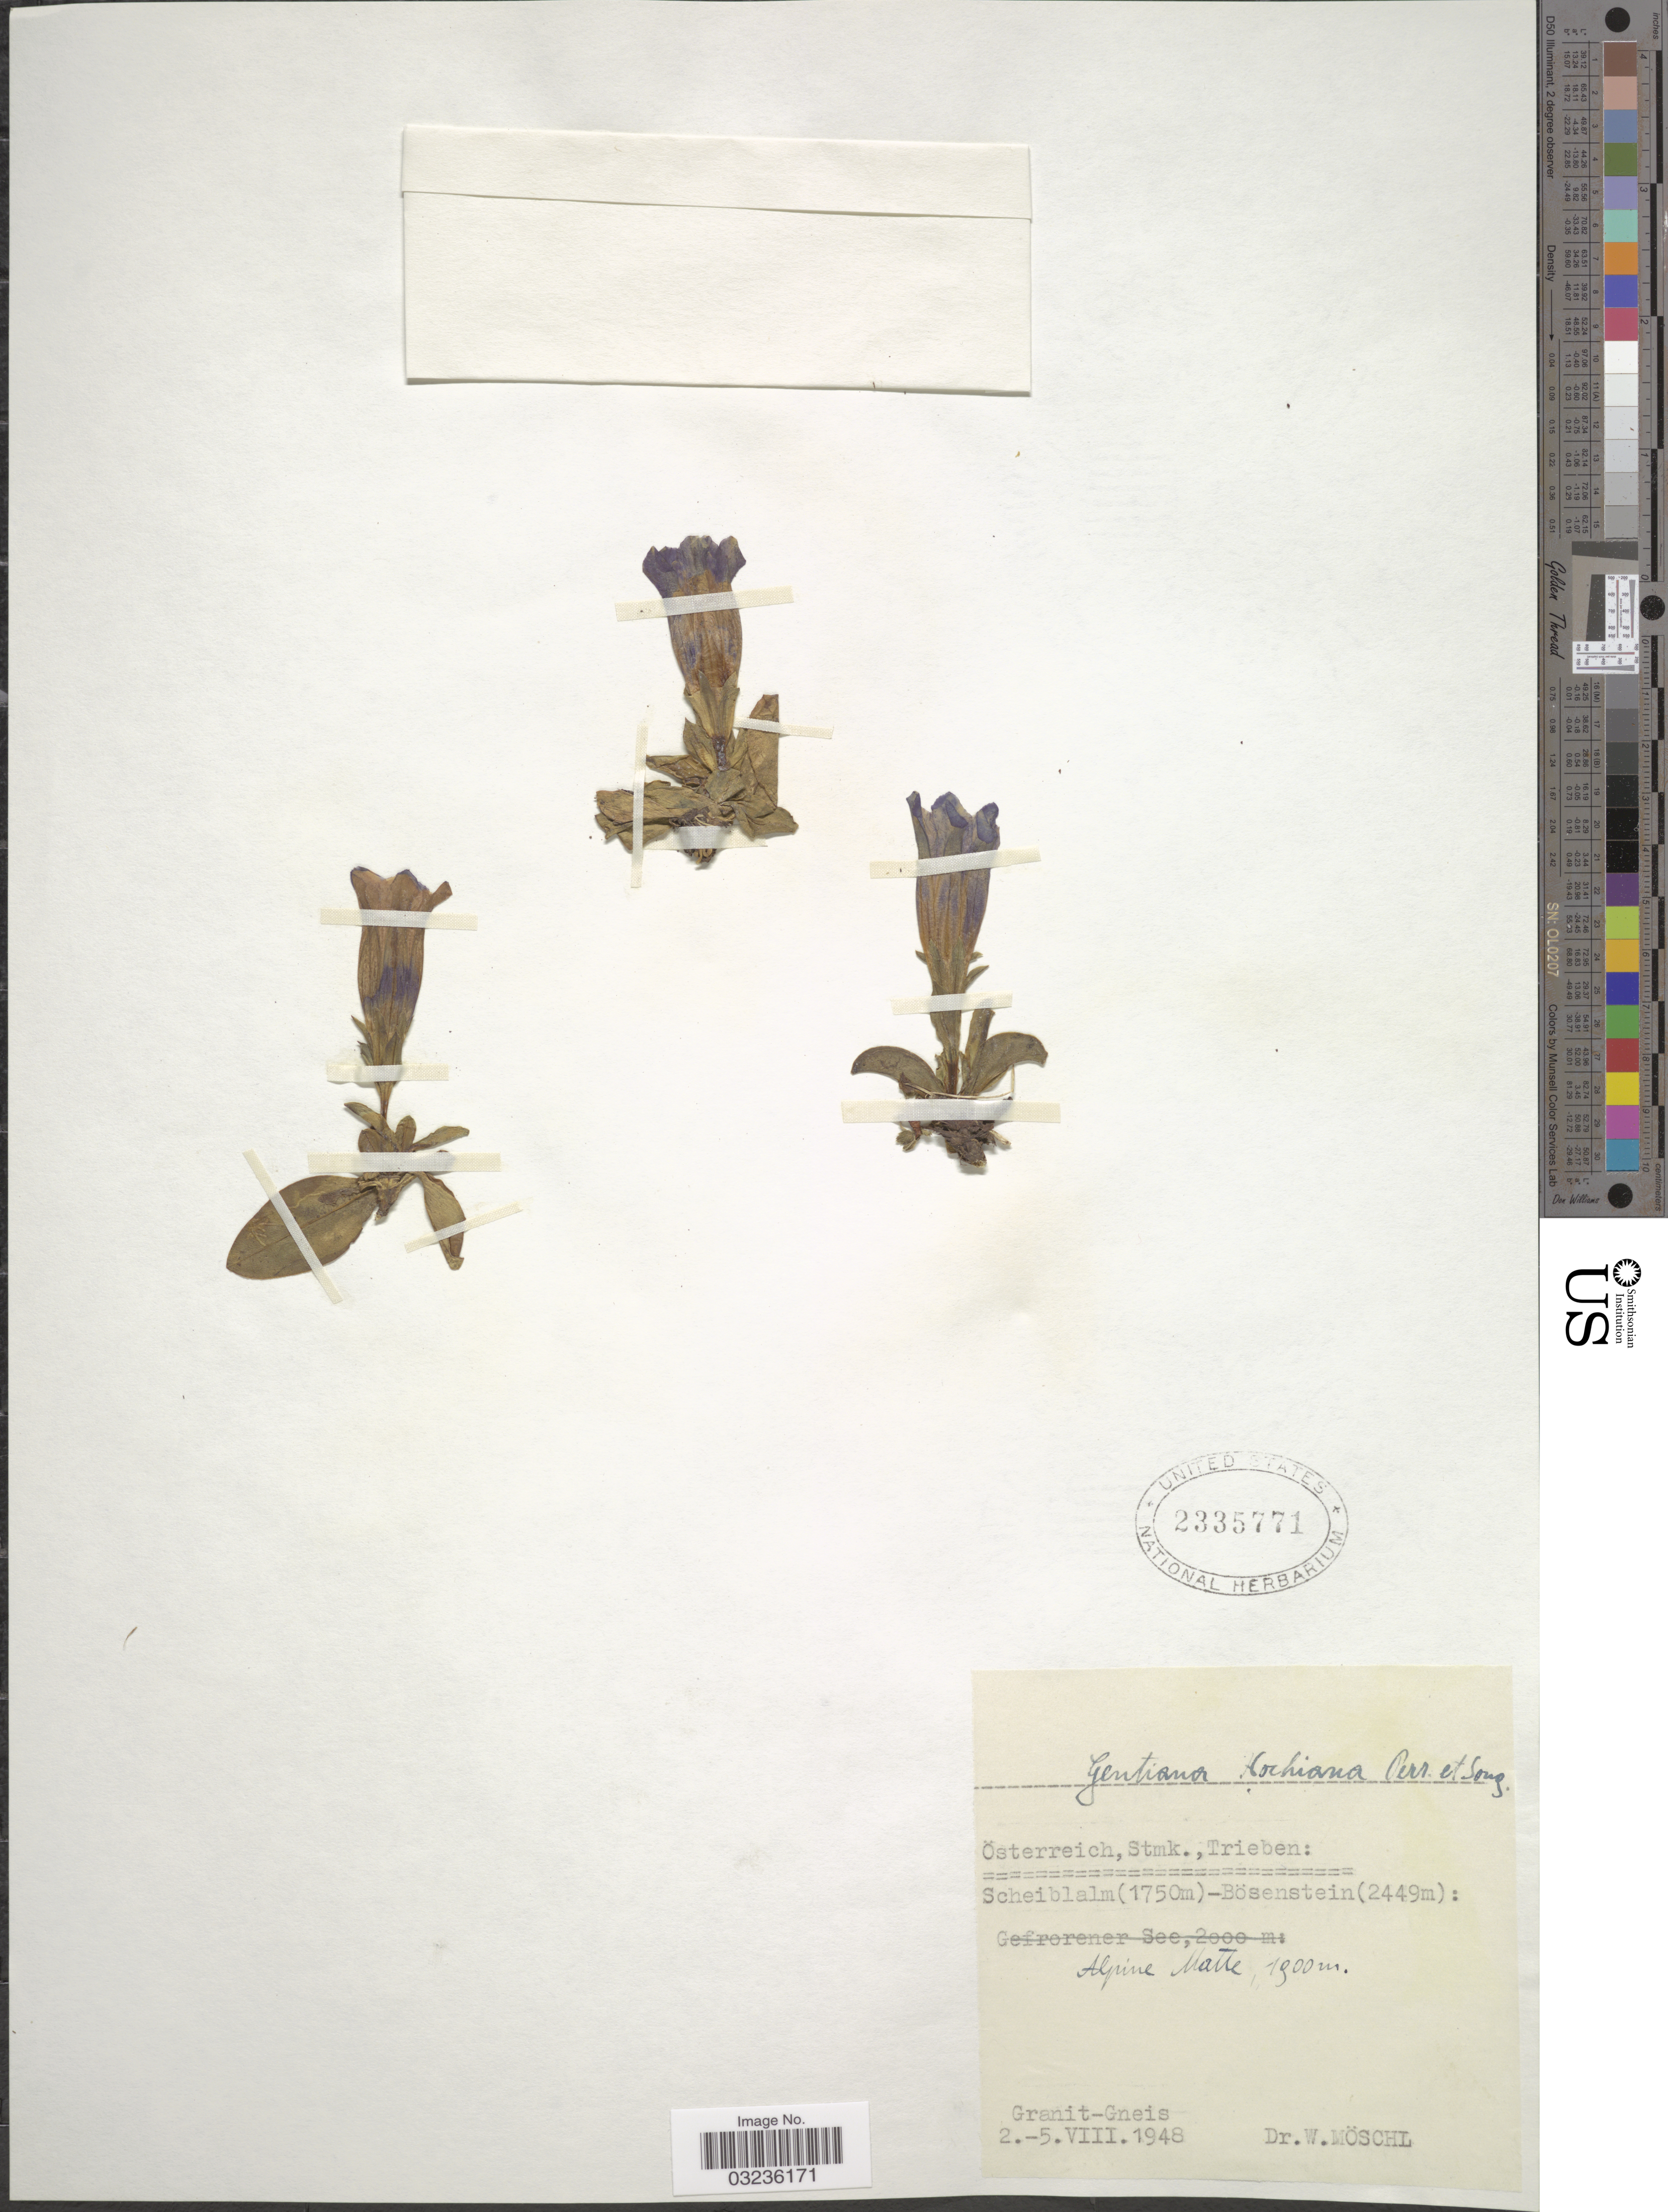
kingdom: Plantae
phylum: Tracheophyta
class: Magnoliopsida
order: Gentianales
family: Gentianaceae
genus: Gentiana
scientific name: Gentiana kochiana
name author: Perr. & Songeon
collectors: W. Moschl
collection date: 1948-08-02/1948-08-05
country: Austria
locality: Osterreich, Stmk. Trieben: Scheiblalm, Bösenstein.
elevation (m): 1750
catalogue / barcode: US 2335771